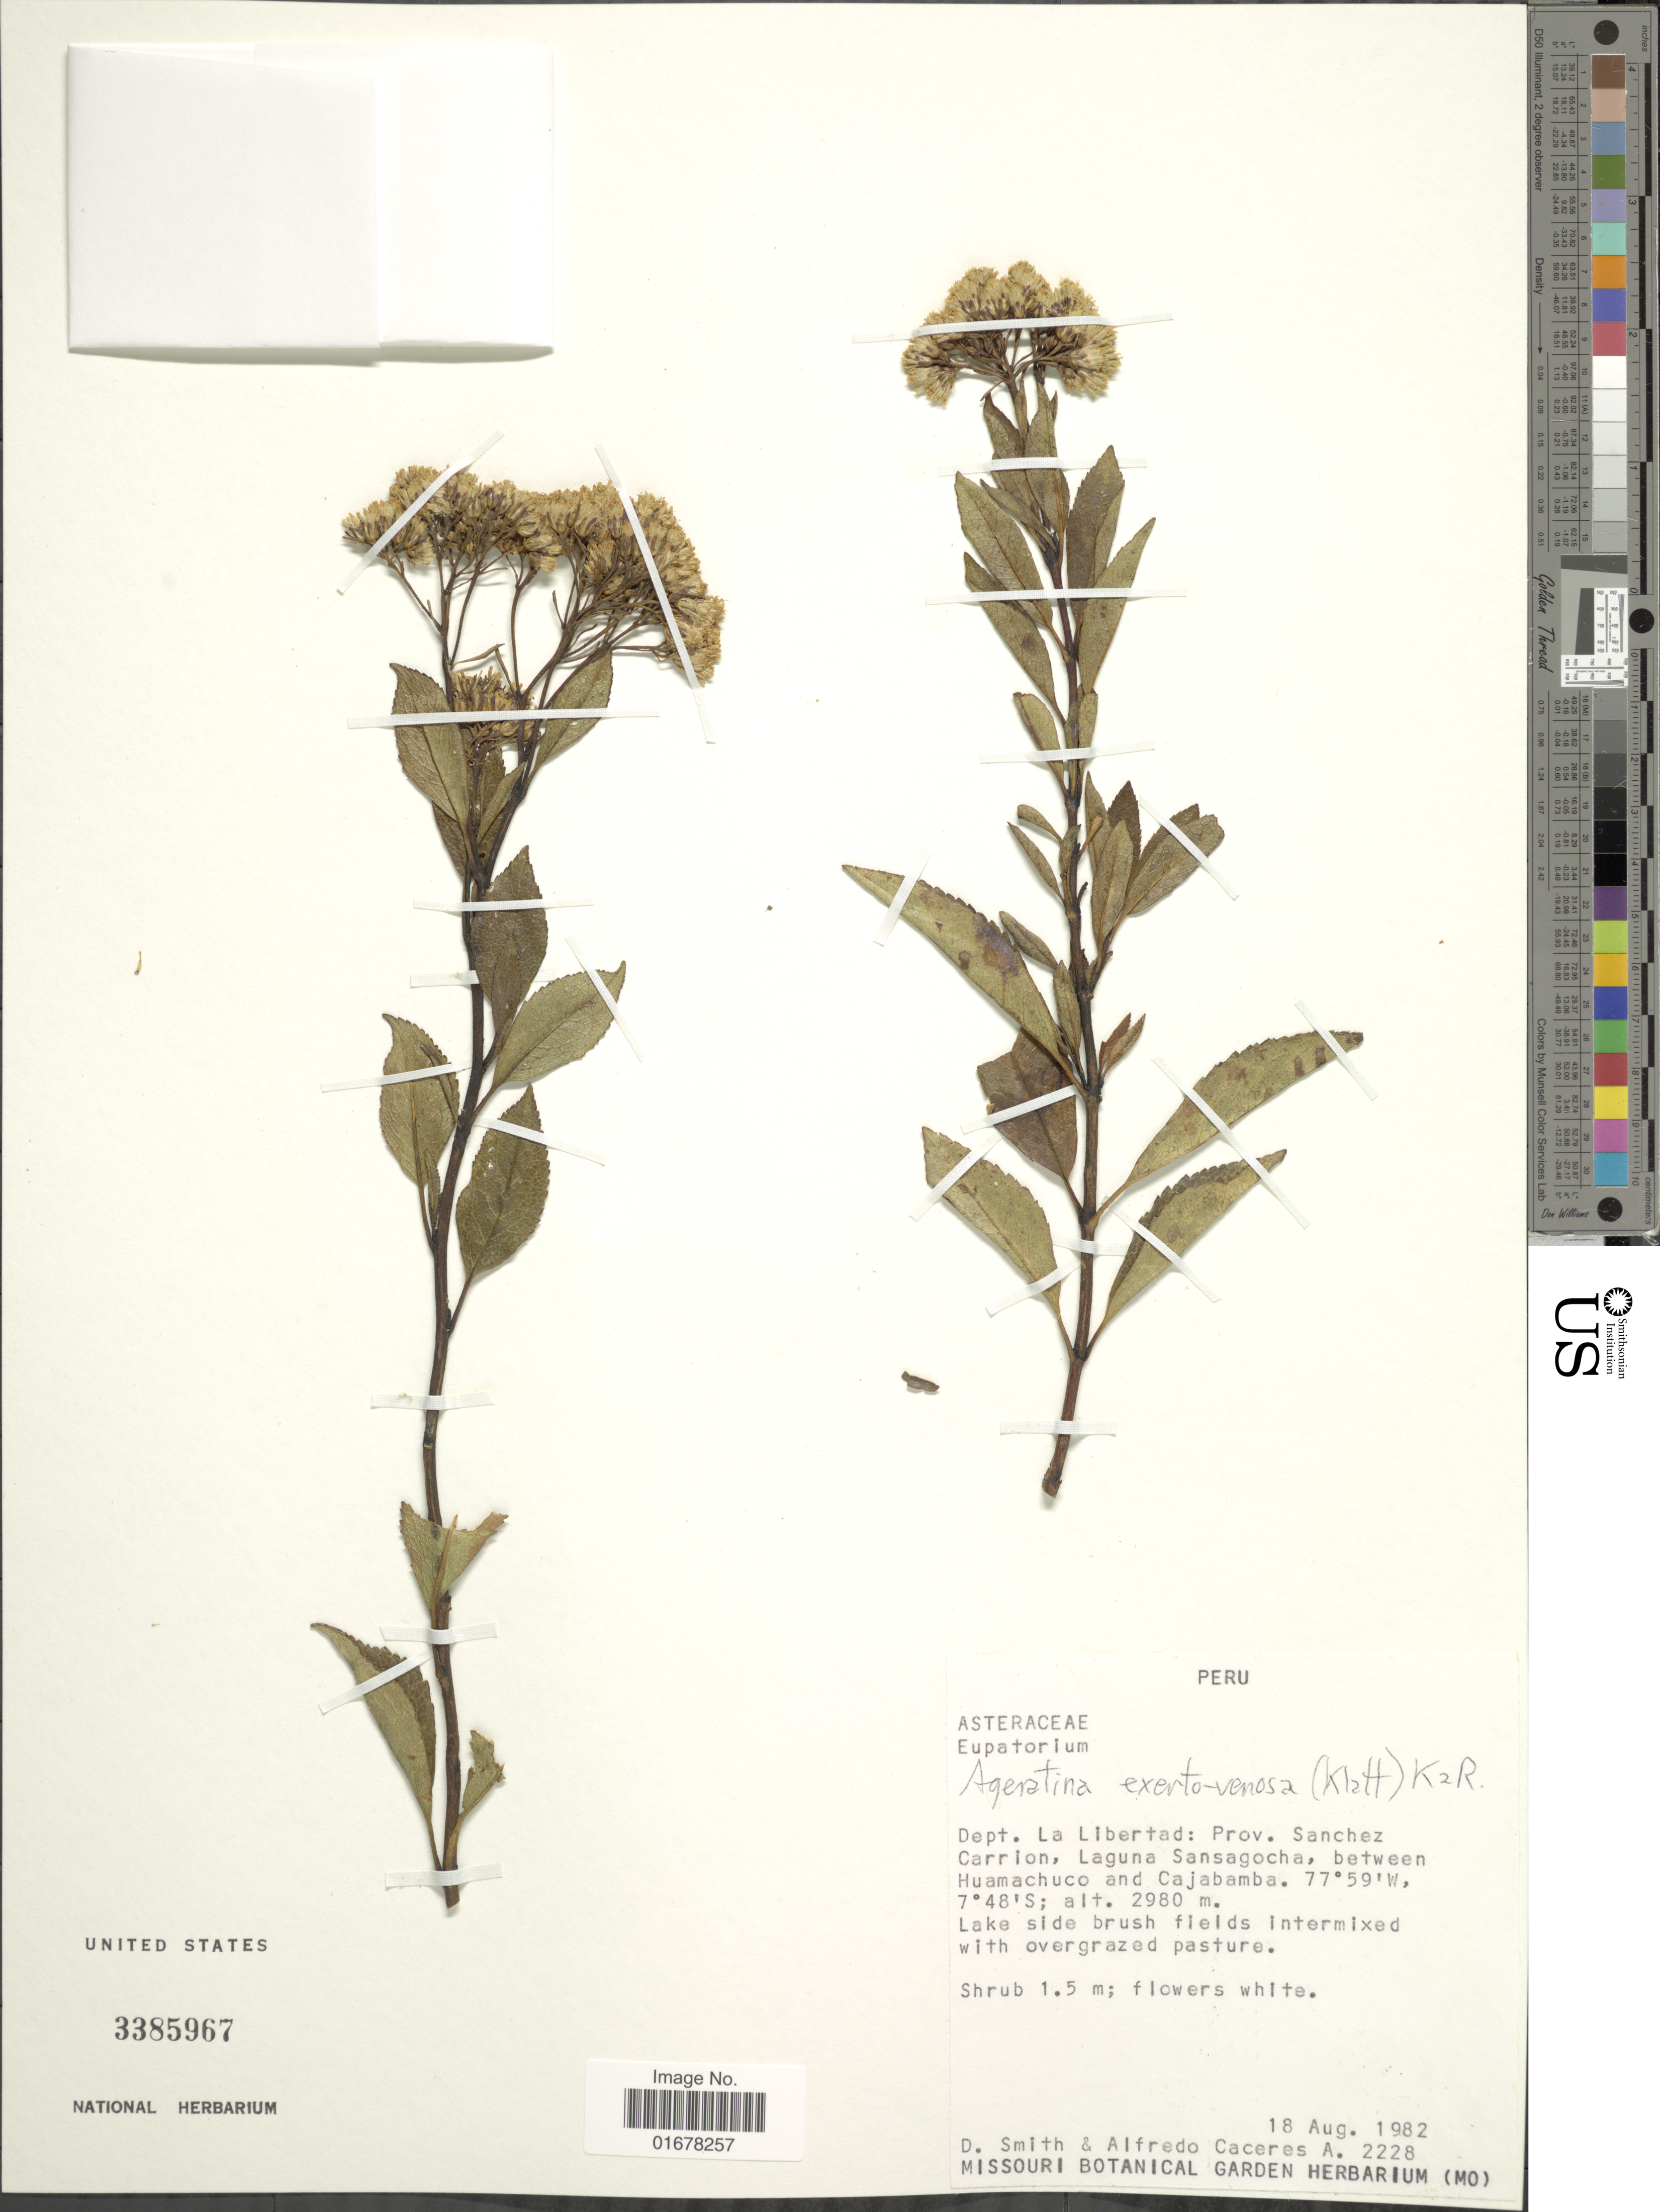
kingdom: Plantae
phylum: Tracheophyta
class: Magnoliopsida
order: Asterales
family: Asteraceae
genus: Ageratina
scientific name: Ageratina exserto-venosa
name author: (Klatt) R.M. King & H. Rob.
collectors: D. Smith & A. Caceras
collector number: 2228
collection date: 1982-08-18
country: Peru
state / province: La Libertad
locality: Dept. La Libertad: Prov. Sanchez Carrion, Laguna Sansagocha, between Huamachuco and Cajabamba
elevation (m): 2980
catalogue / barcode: US 3385967